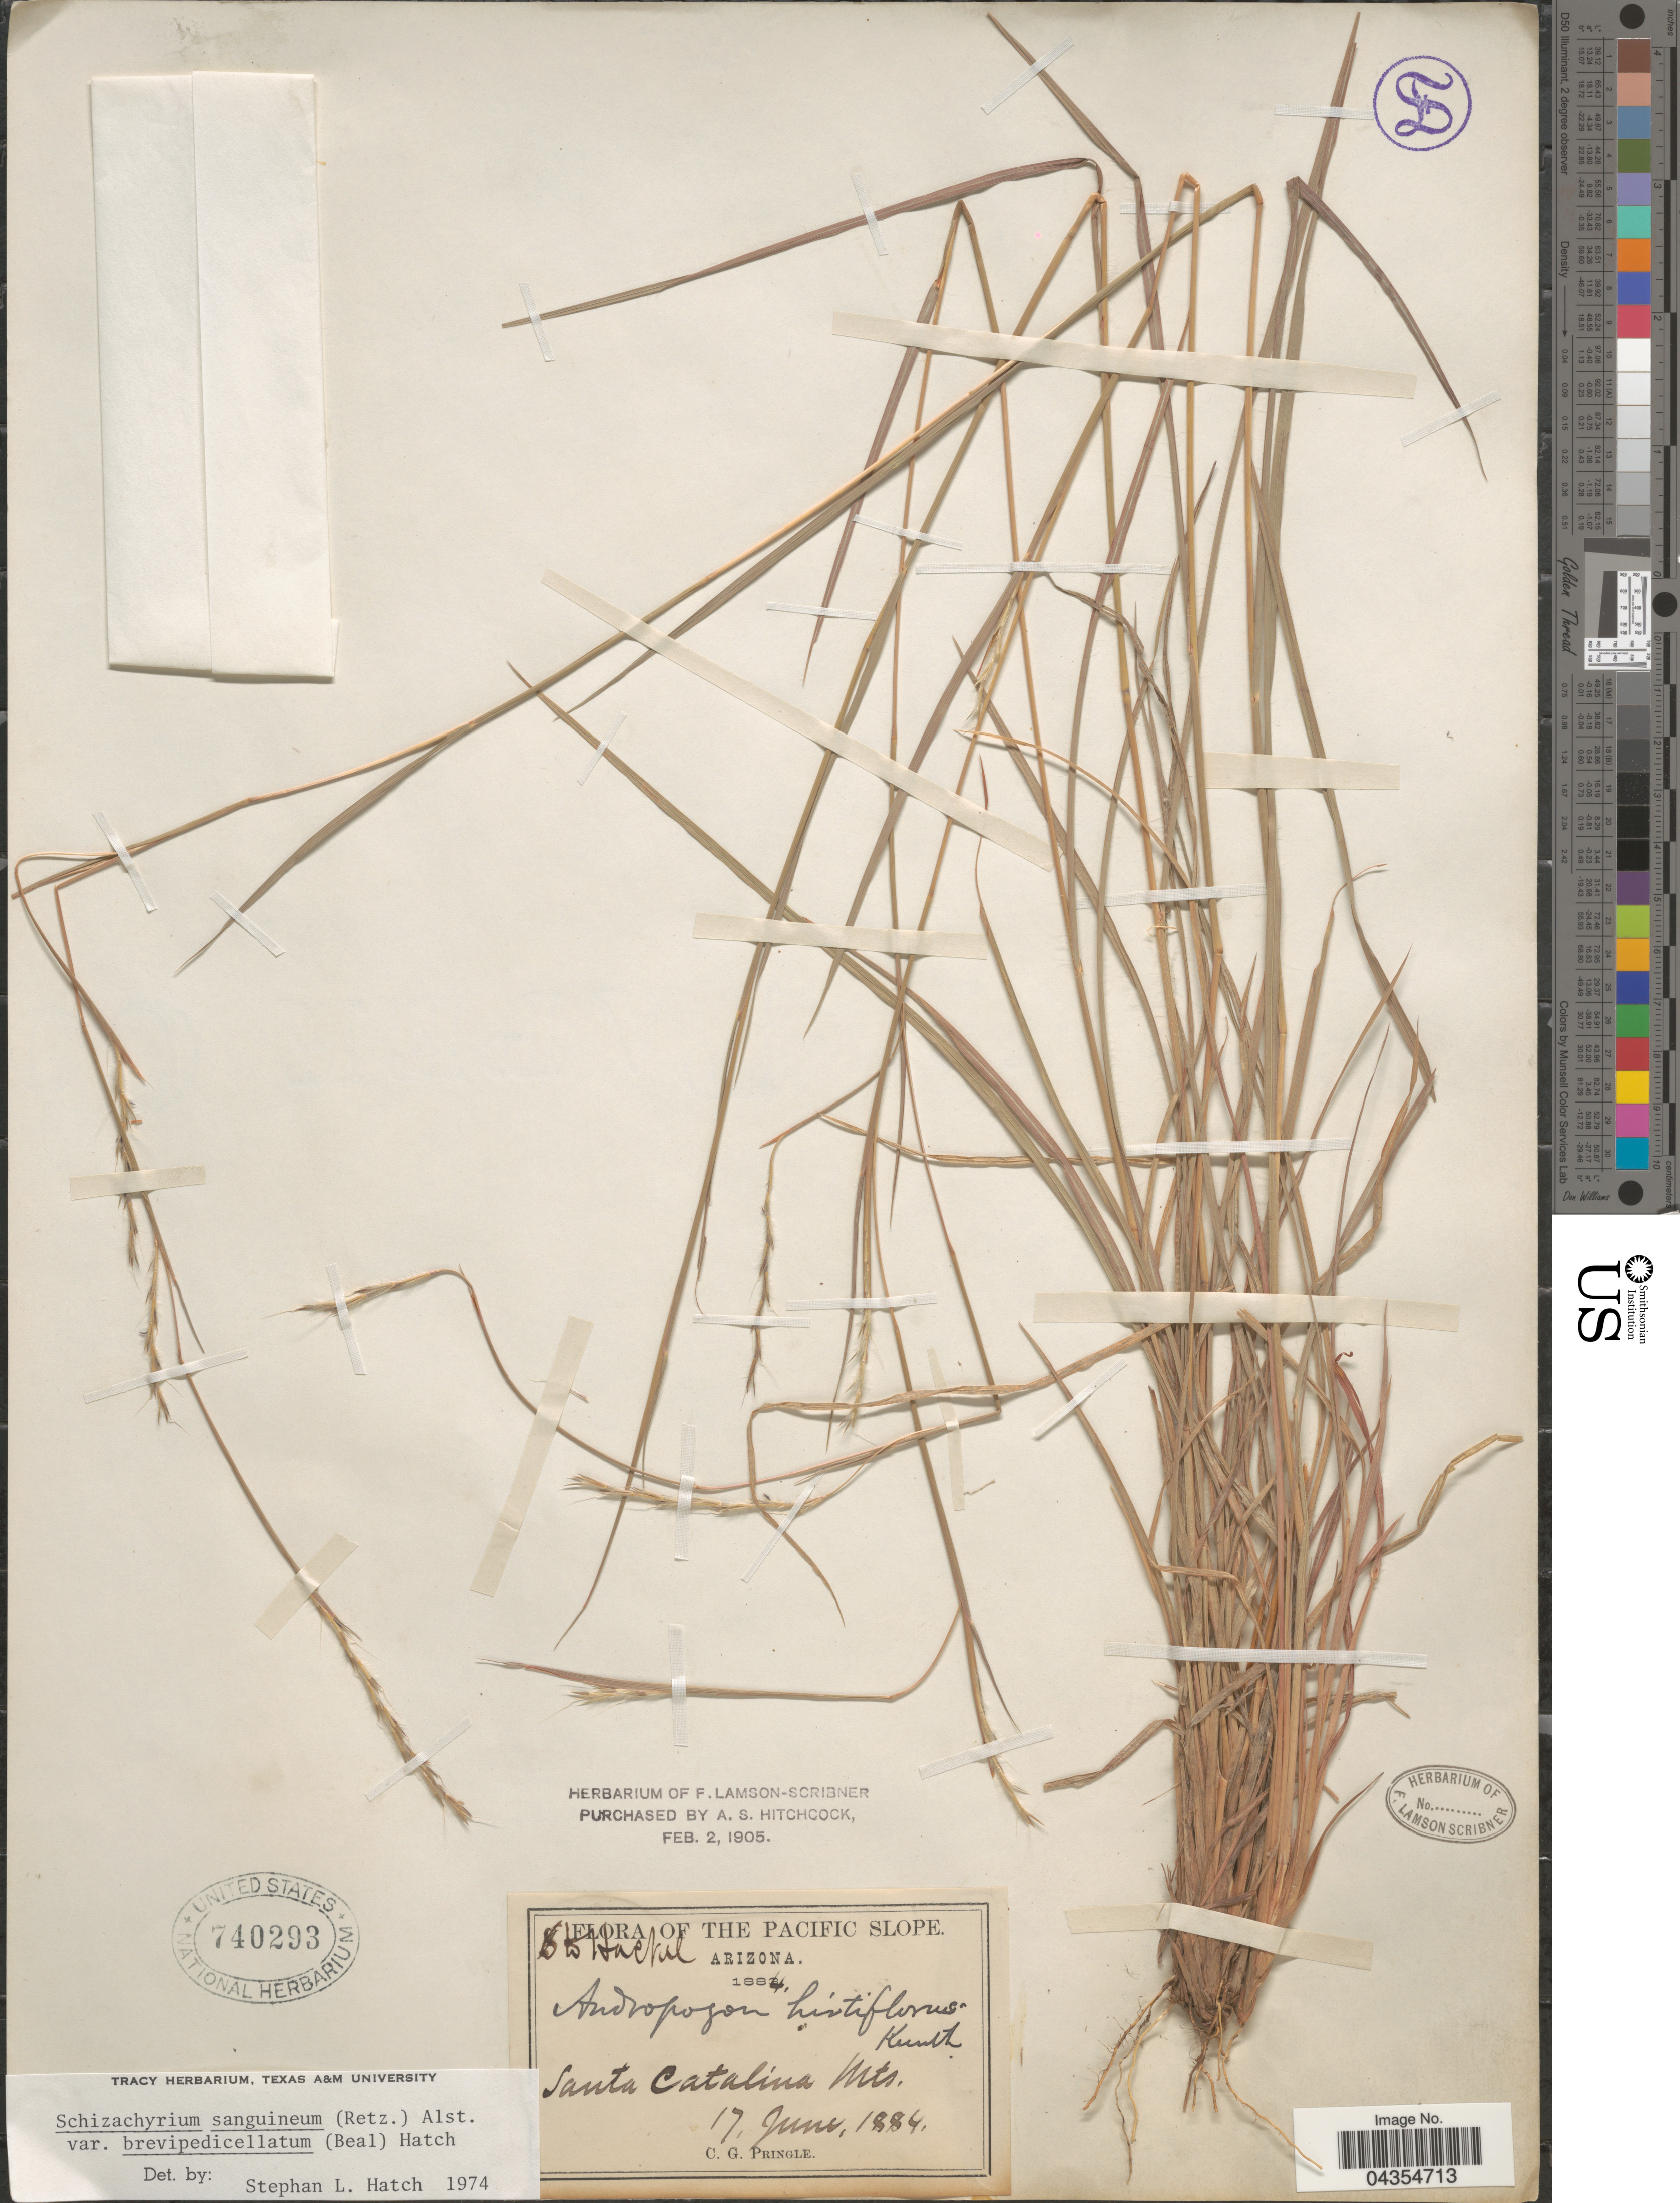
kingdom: Plantae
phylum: Tracheophyta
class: Liliopsida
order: Poales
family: Poaceae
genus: Schizachyrium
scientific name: Schizachyrium sanguineum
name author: (Retz.) Alston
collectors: C. G. Pringle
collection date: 1884-06-17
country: United States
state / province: Arizona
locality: The Pacific Slope. Santa Catalina Mts.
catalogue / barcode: US 740293